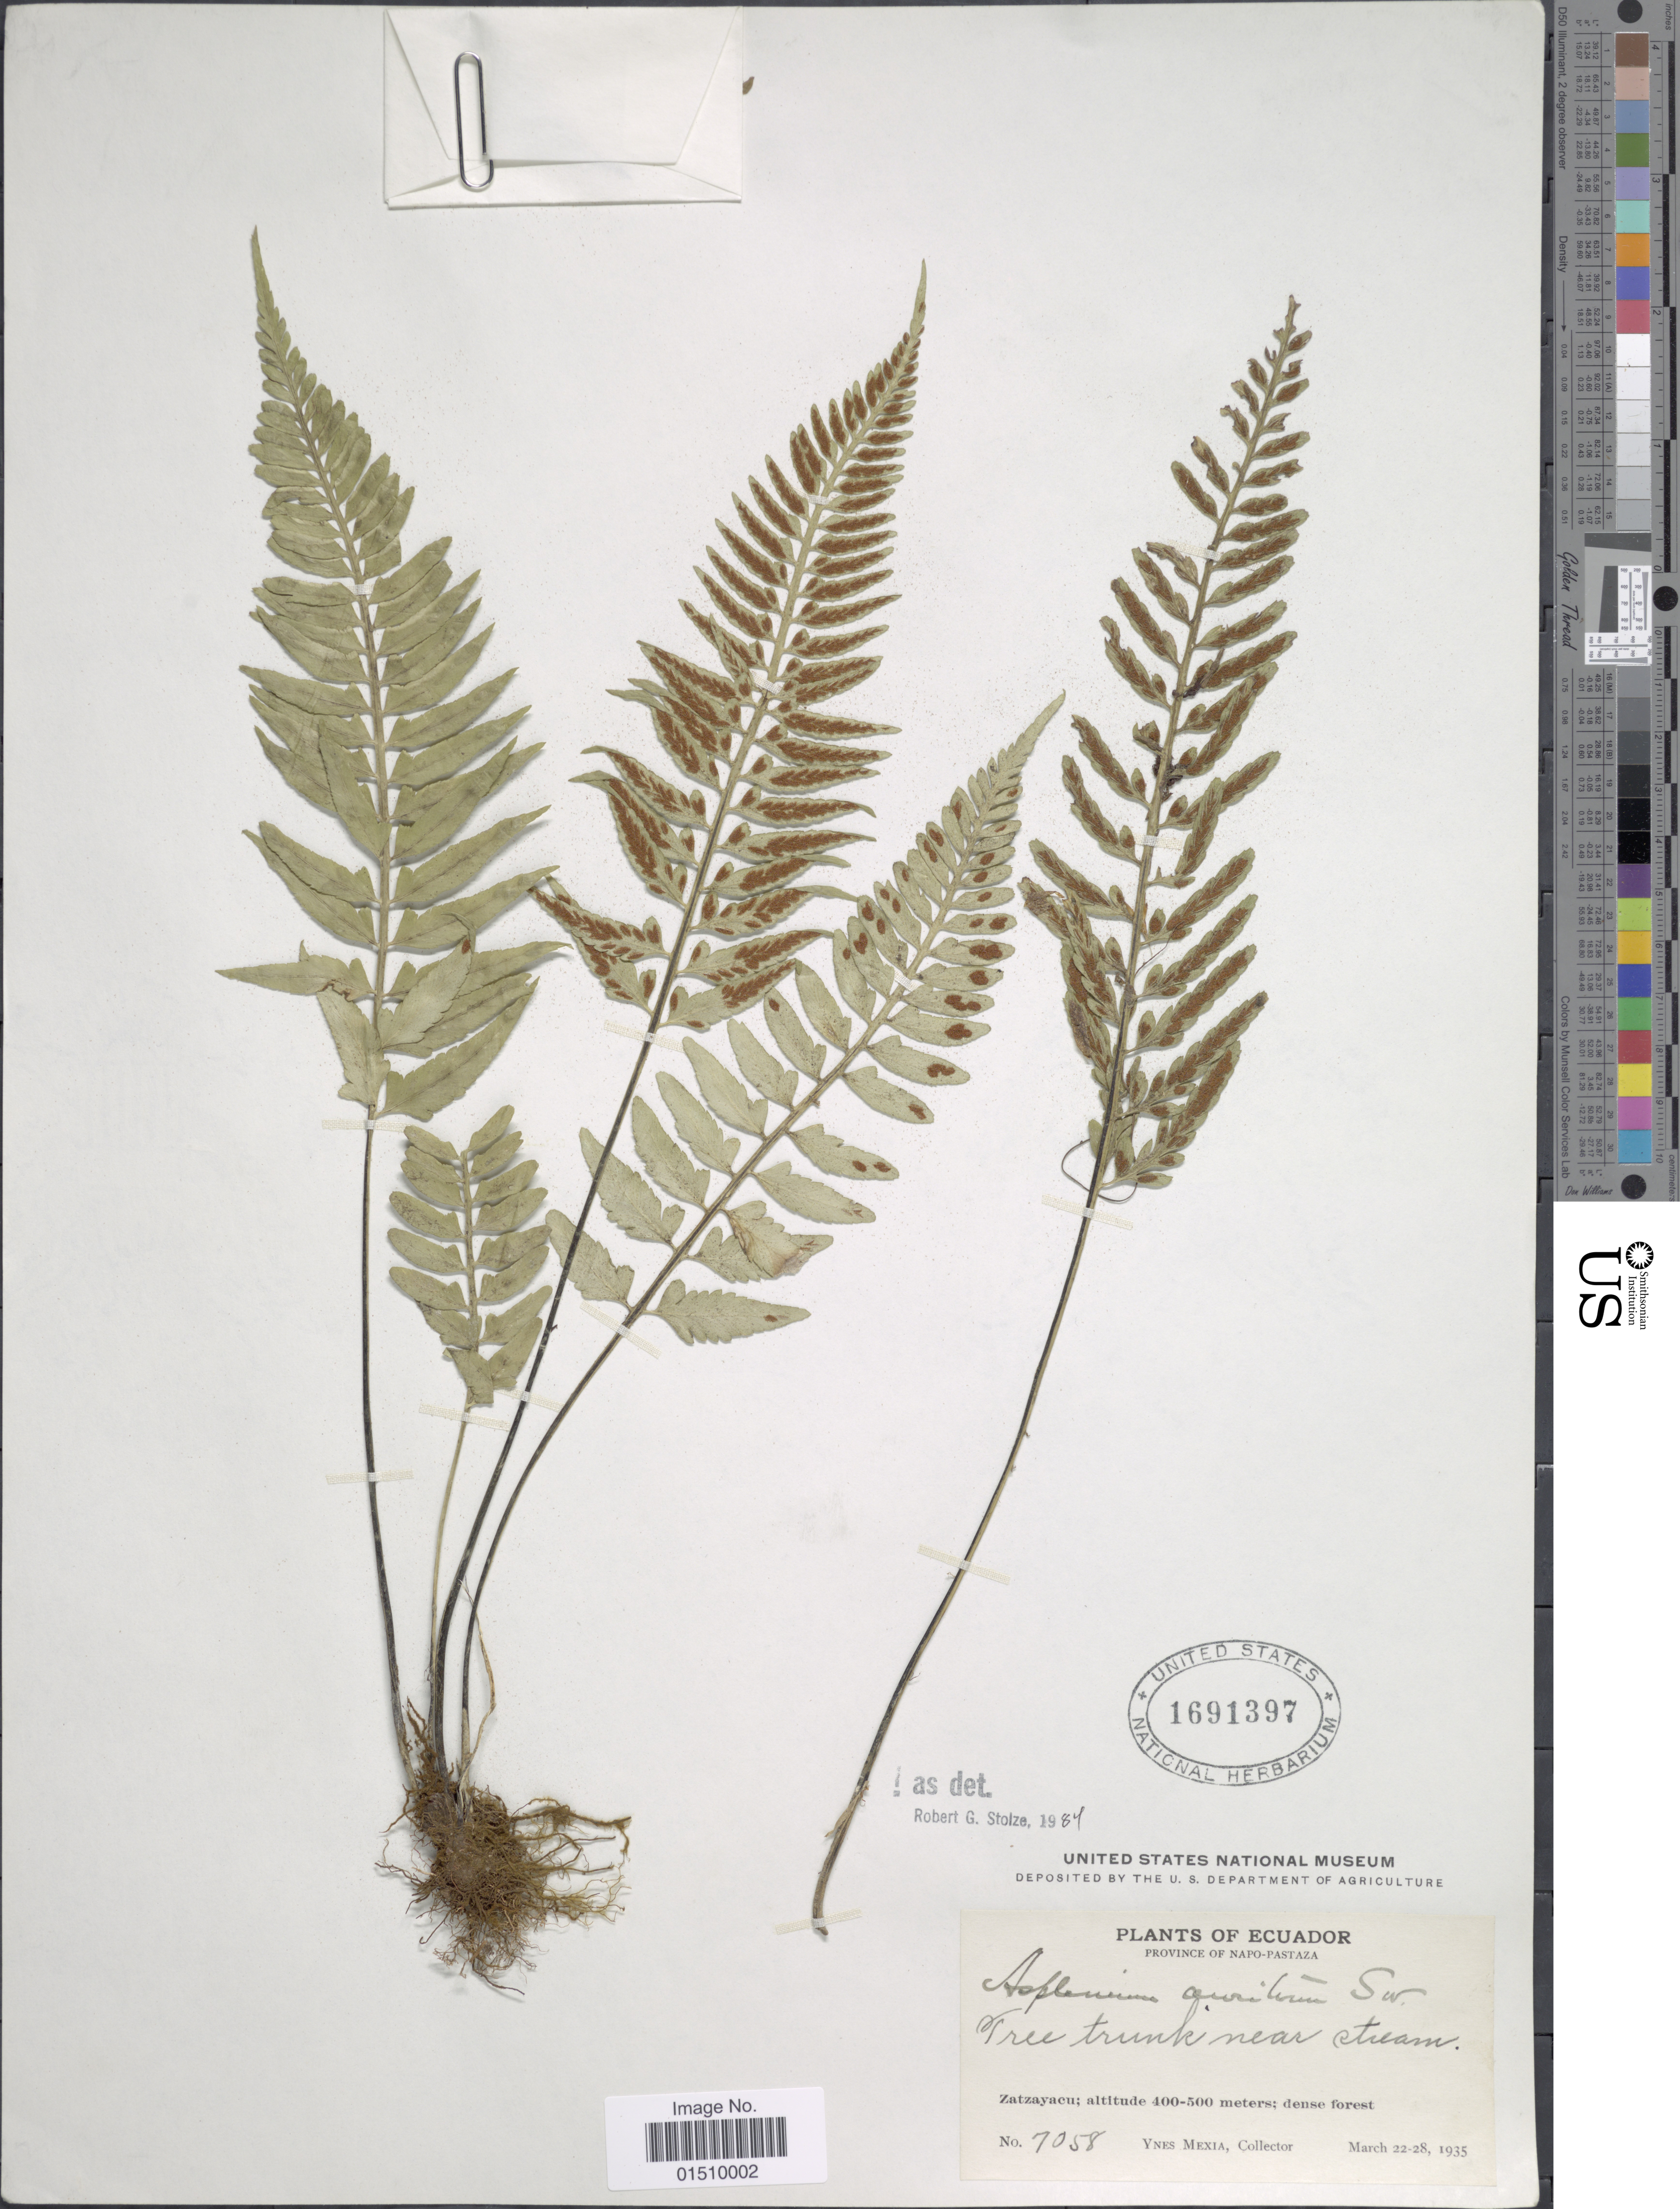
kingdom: Plantae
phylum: Tracheophyta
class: Polypodiopsida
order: Polypodiales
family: Aspleniaceae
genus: Asplenium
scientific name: Asplenium auritum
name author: Sw.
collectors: Y. Mexia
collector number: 7058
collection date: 1935-03-22/1935-03-28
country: Ecuador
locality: Ecuador, Province of Napo-Pastaza, Zatzayacu.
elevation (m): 400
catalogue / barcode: US 1691397